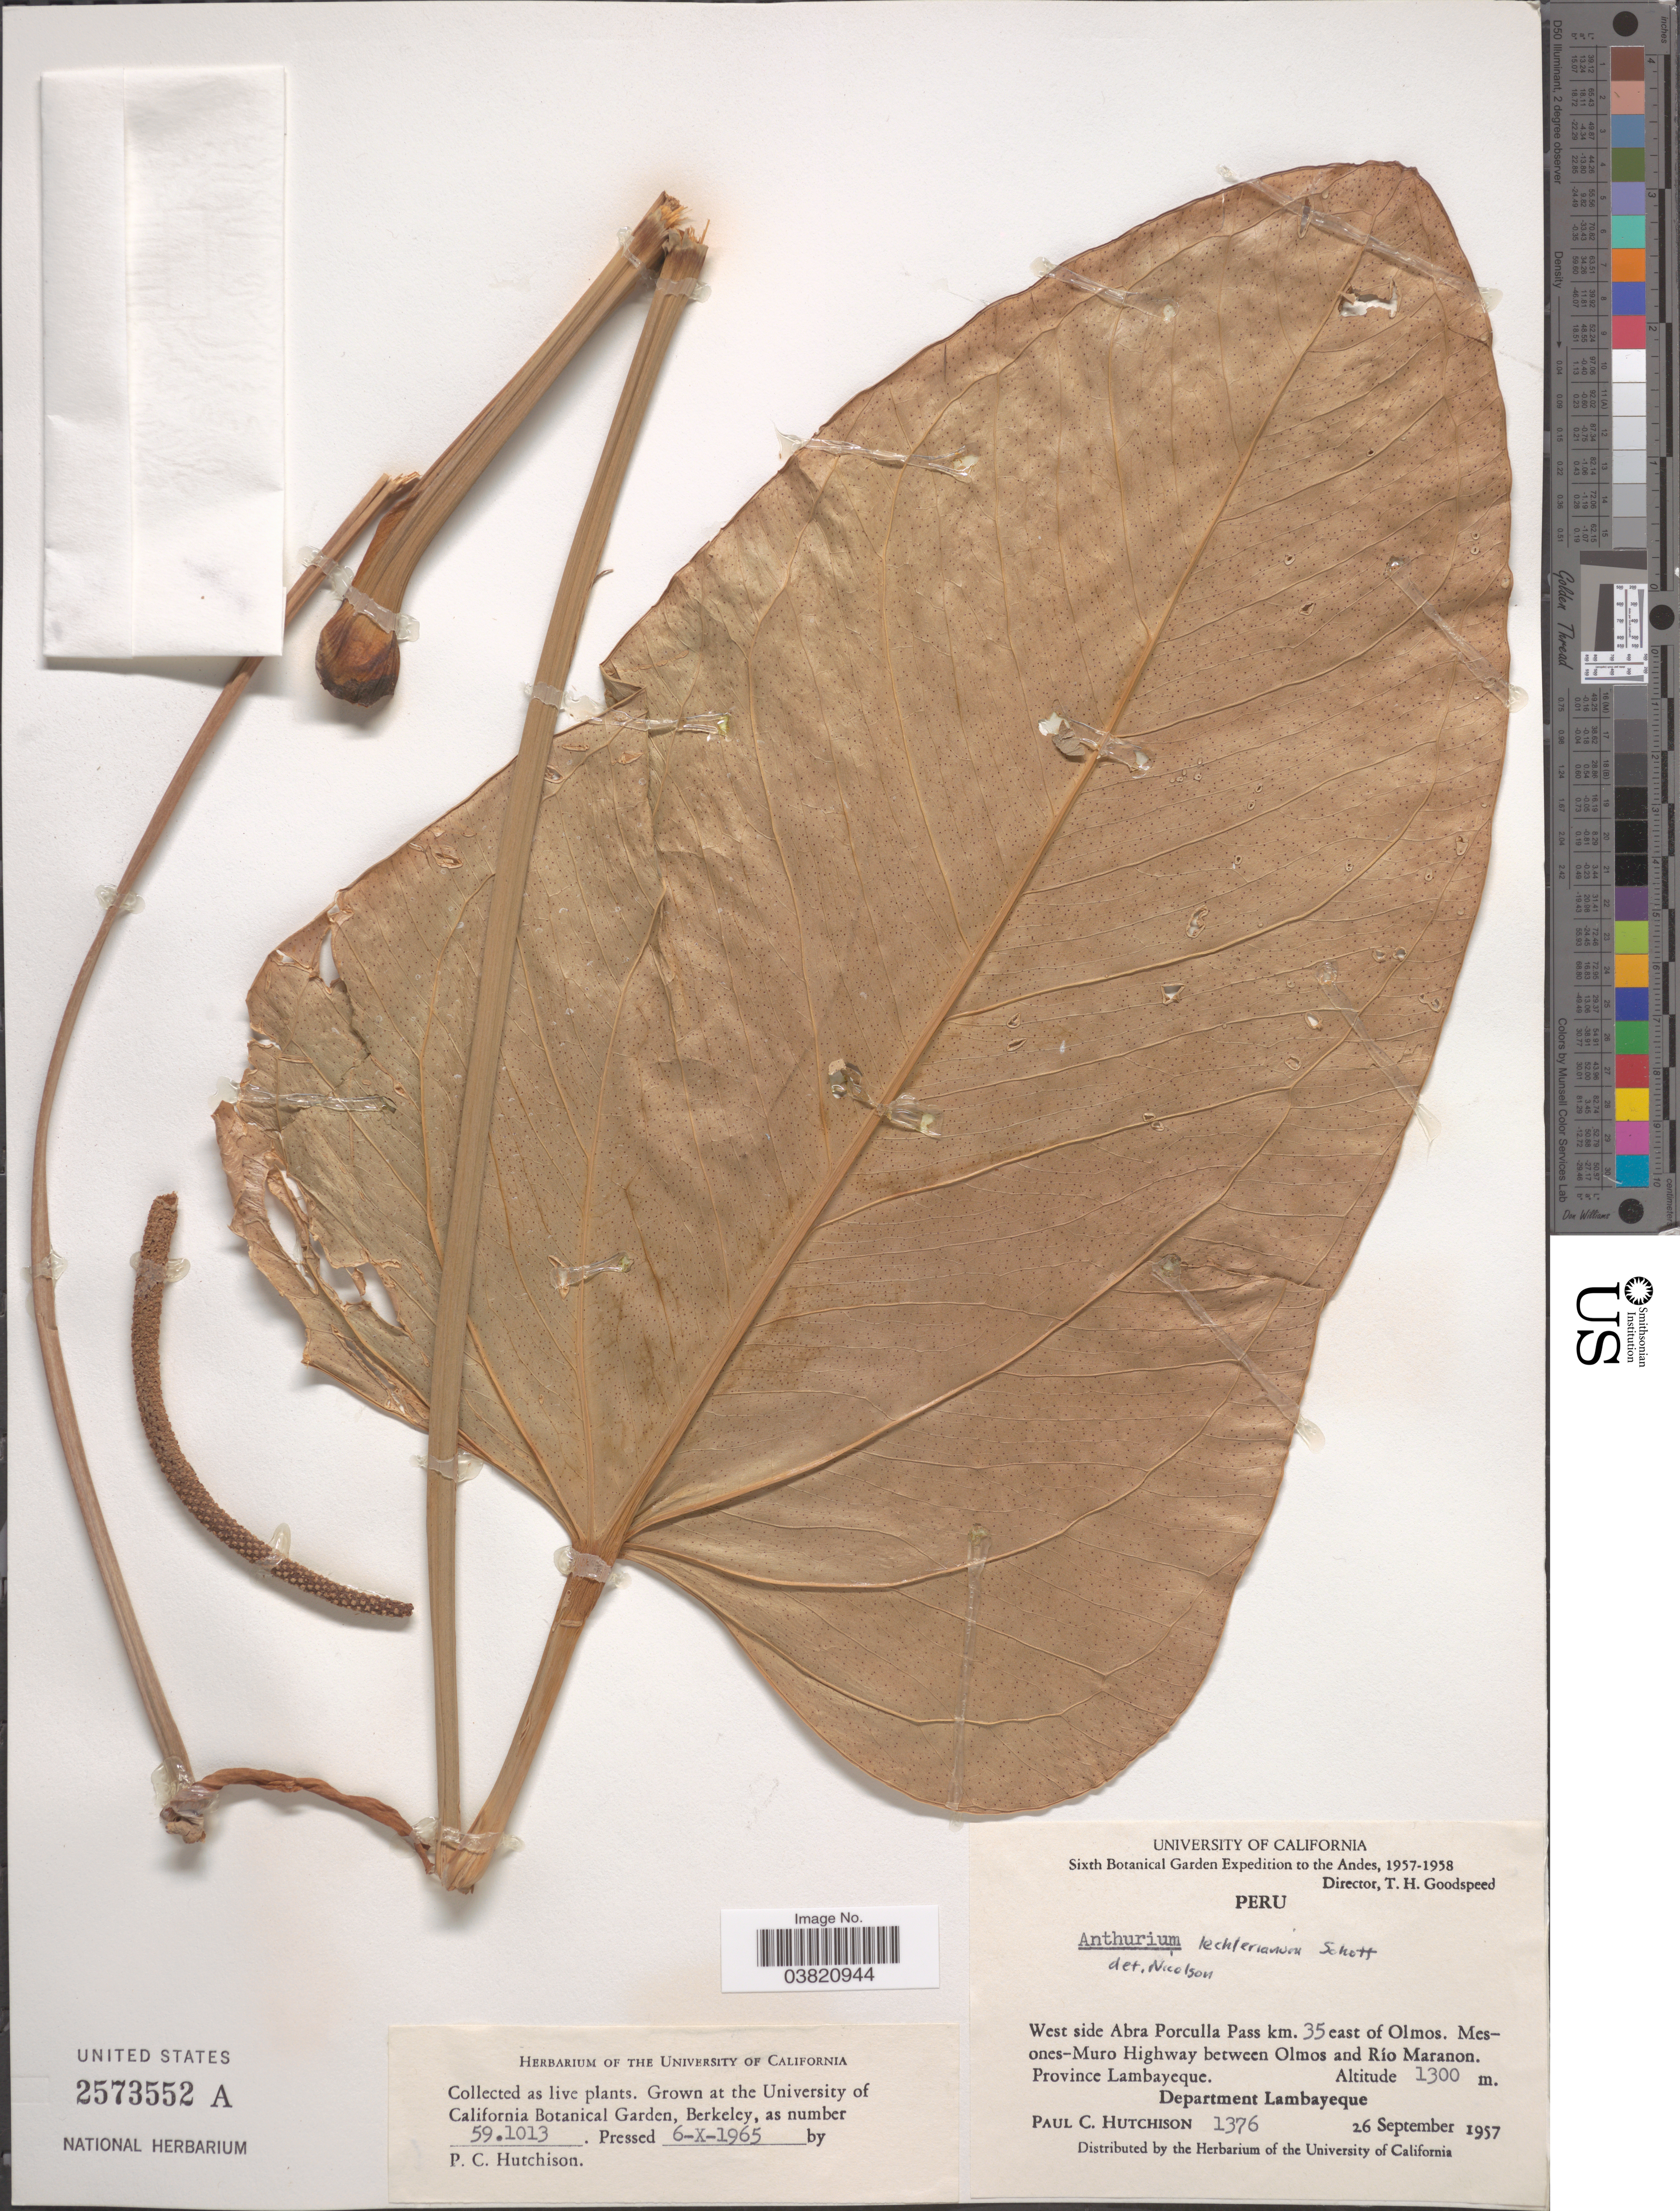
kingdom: Plantae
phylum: Tracheophyta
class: Liliopsida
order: Alismatales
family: Araceae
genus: Anthurium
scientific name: Anthurium lechlerianum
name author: Schott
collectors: P. C. Hutchison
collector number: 1376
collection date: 1957-09-26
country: Peru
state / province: Lambayeque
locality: the Andes. West side Abra Porculla Pass km. 35 east of Olmos. Mesones-Muro Highway between Olmos and Río Maranon. Department Lambayeque.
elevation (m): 1300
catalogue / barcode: US 2573552A